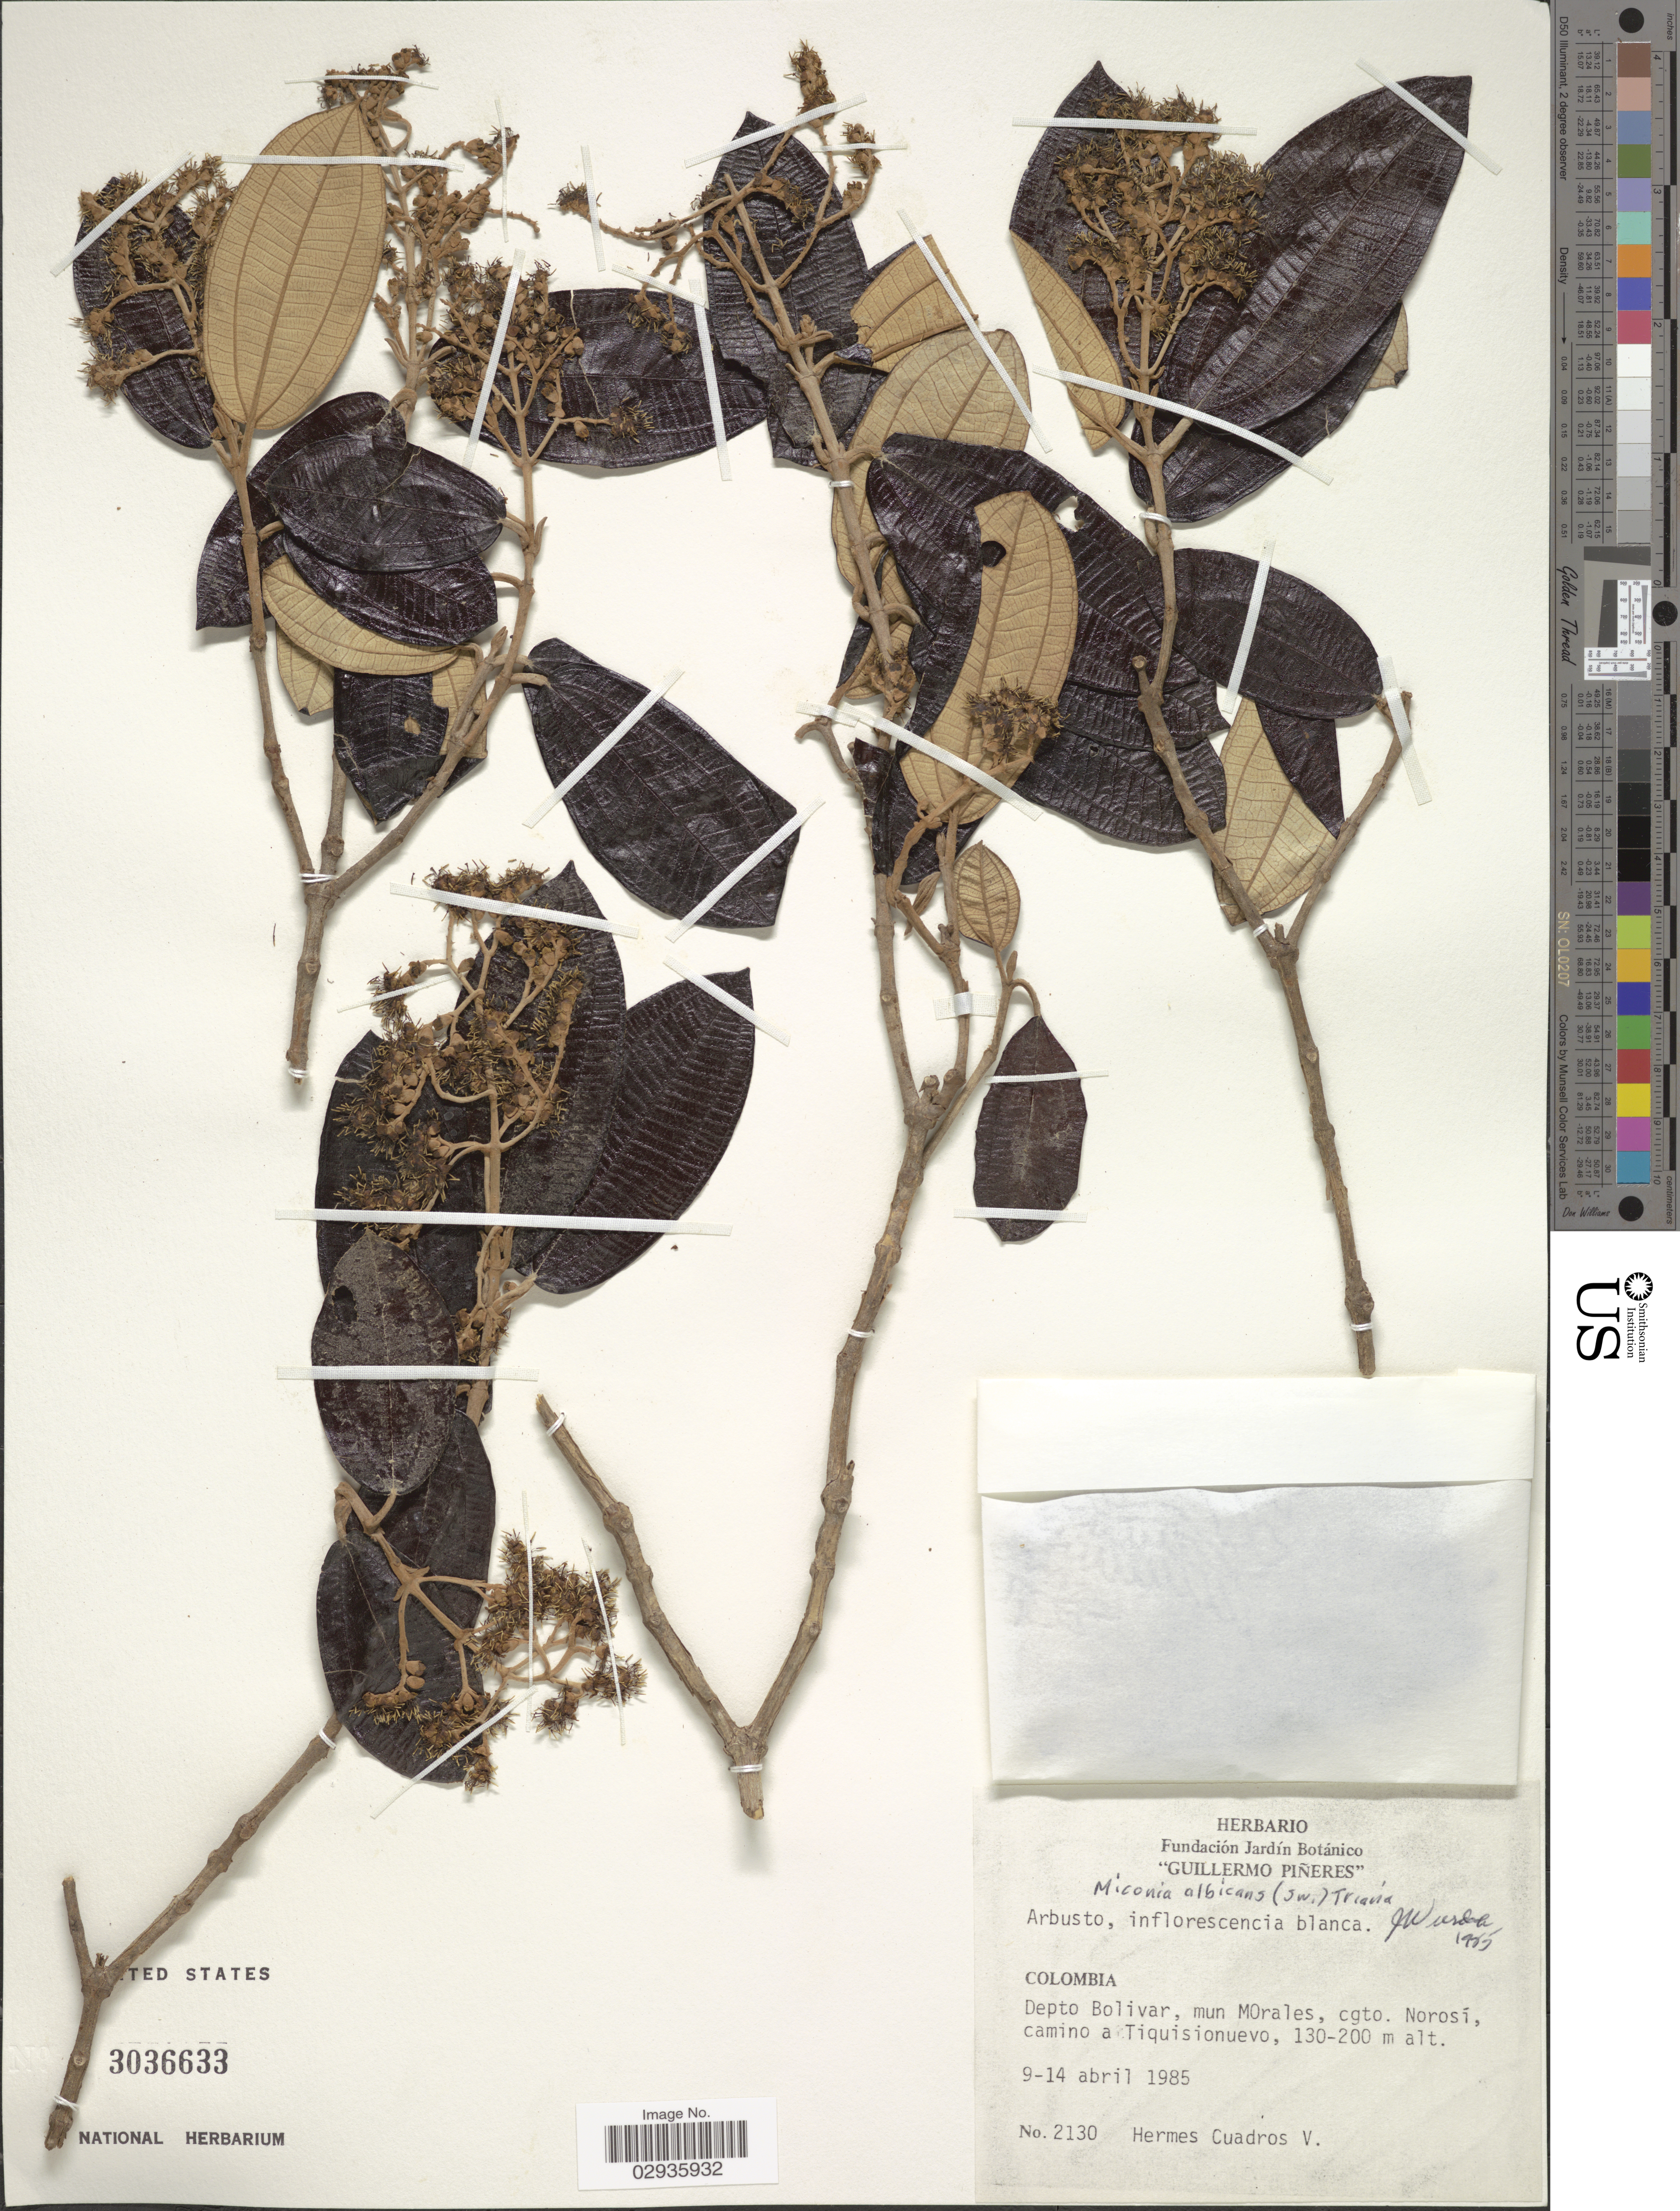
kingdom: Plantae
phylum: Tracheophyta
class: Magnoliopsida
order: Myrtales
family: Melastomataceae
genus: Miconia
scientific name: Miconia albicans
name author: (Sw.) Steud.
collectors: H. Cuadros V.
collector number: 2130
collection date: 1985-04-09/1985-04-14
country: Colombia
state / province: Bolívar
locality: Depto Bolivar, mun MOrales, cgto. Norosí, camino a Tiquisionuevo.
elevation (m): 130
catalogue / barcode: US 3036633